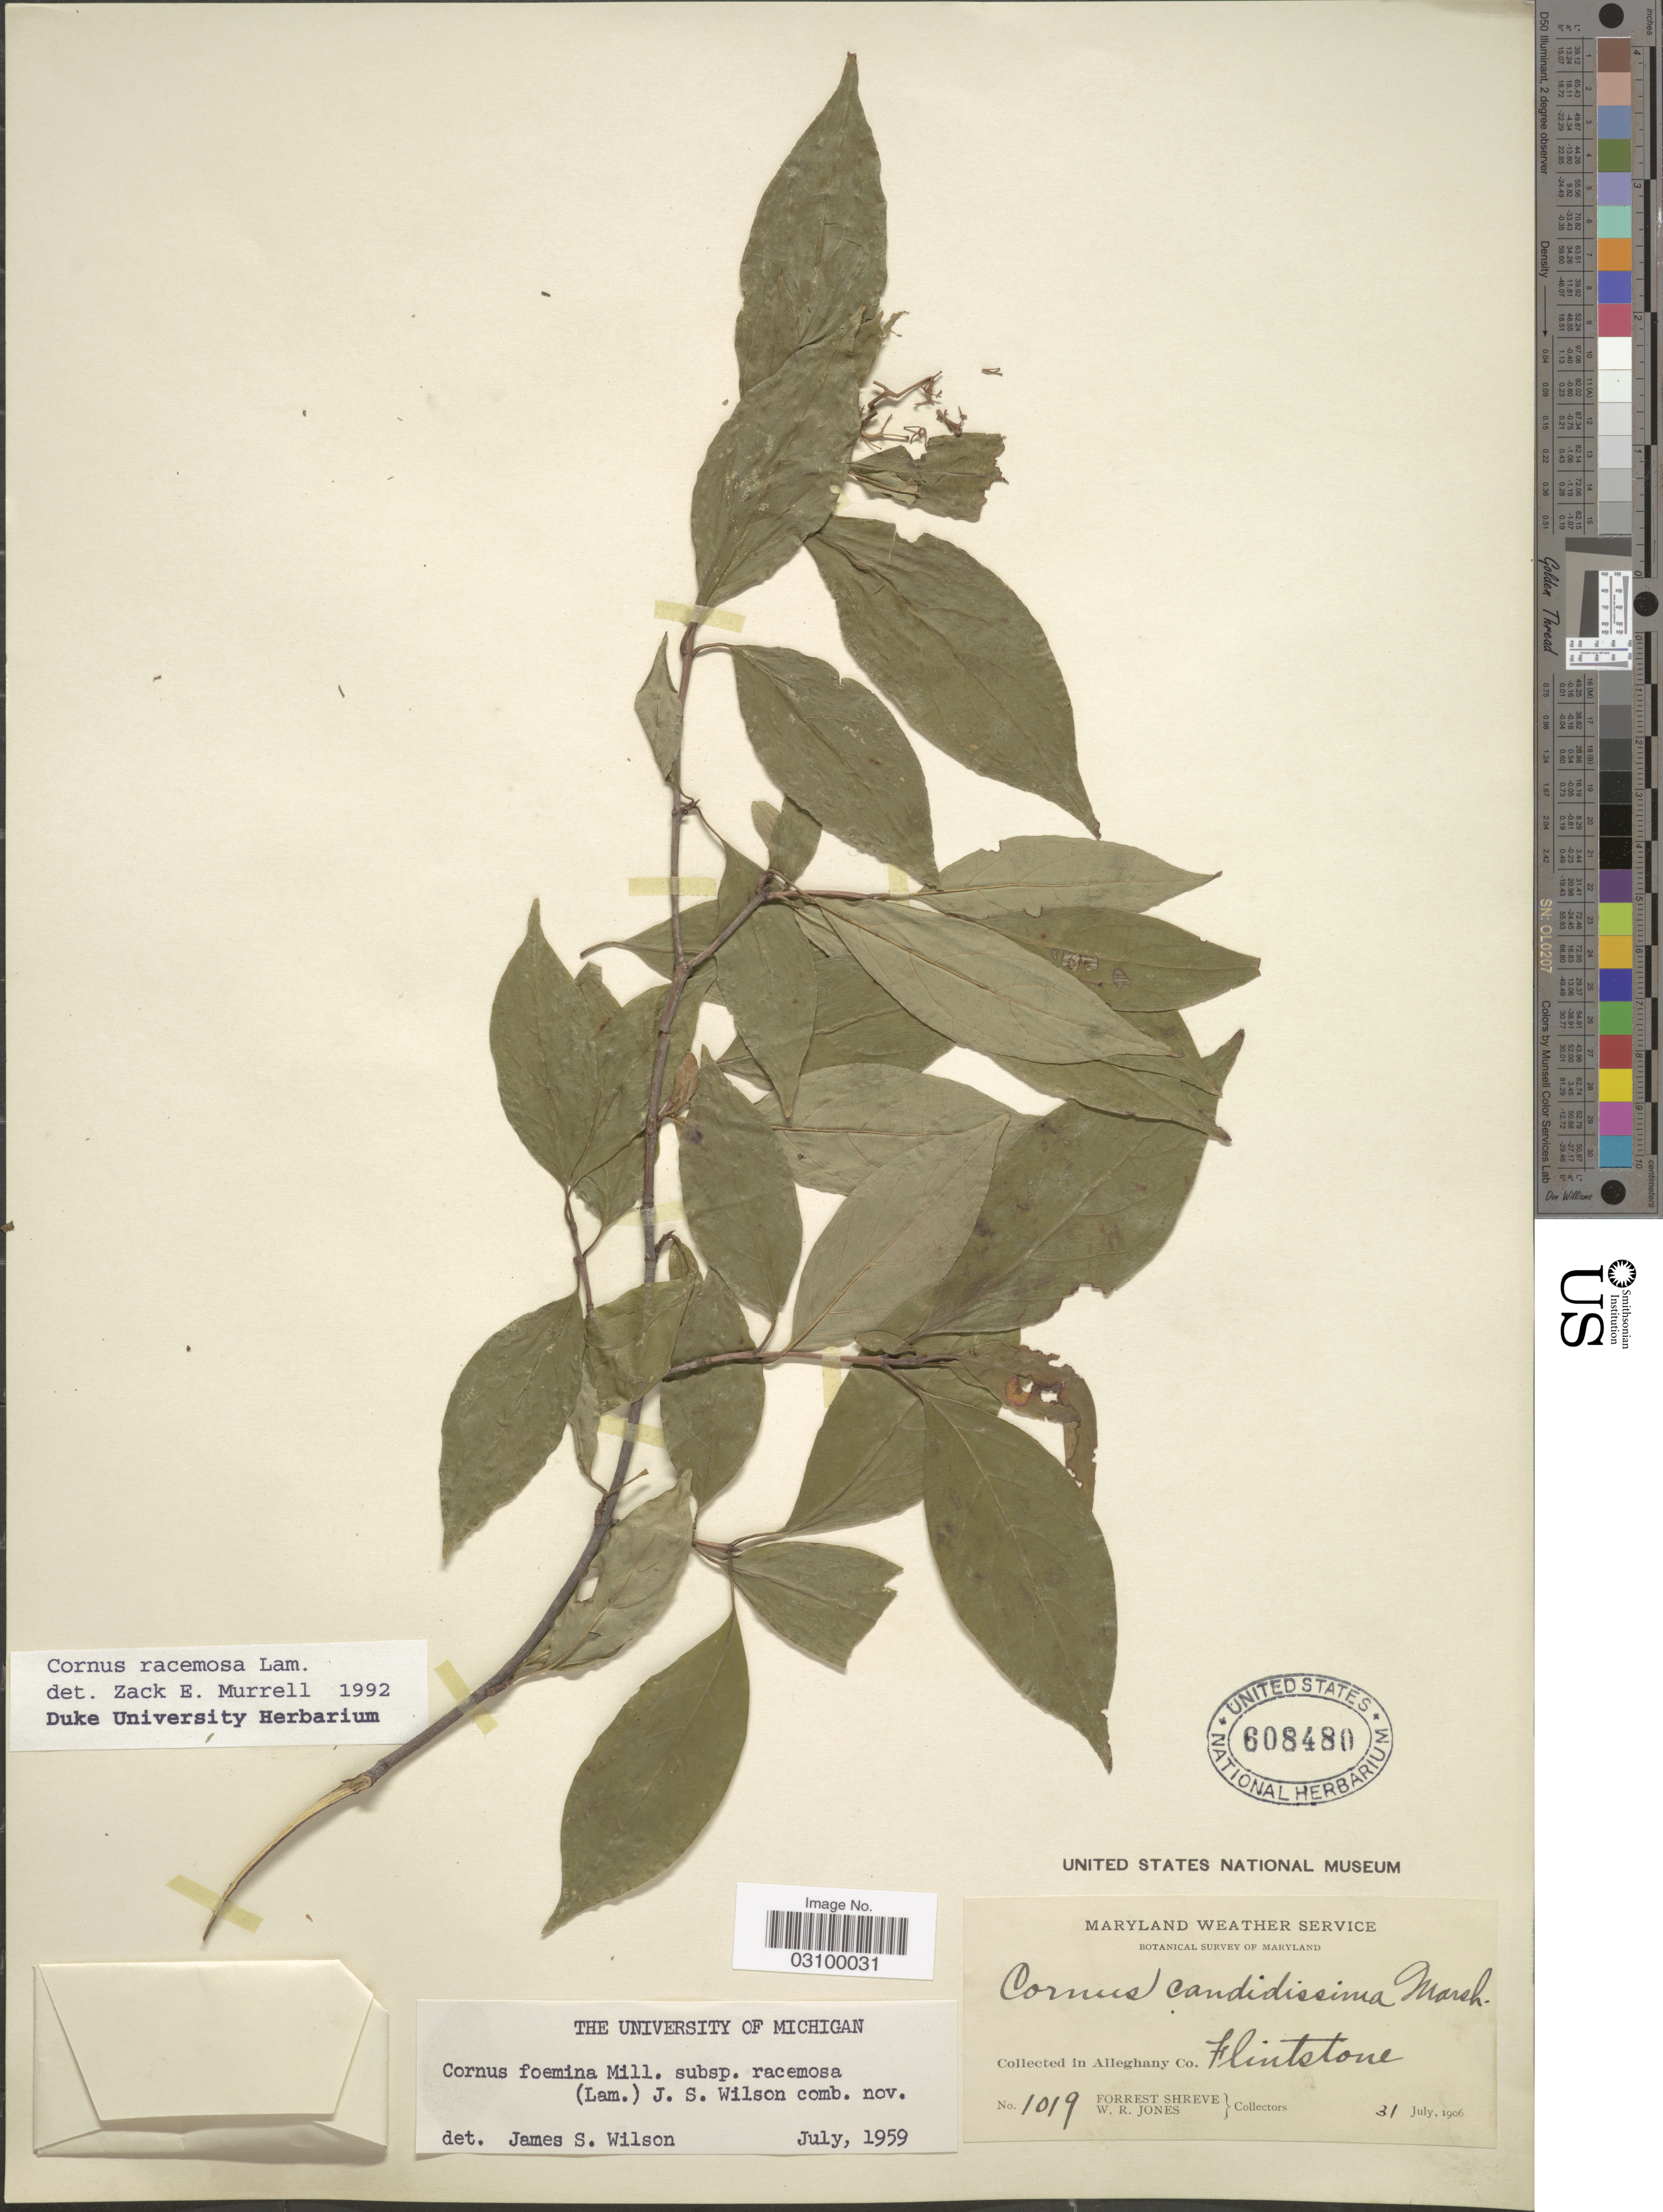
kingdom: Plantae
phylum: Tracheophyta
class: Magnoliopsida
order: Cornales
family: Cornaceae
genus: Cornus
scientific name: Cornus racemosa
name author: Lam.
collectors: F. Shreve & W. R. Jones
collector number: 1019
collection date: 1906-07-31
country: United States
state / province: Maryland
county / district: Allegany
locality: In Alleghany Co. Flintstone.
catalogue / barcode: US 608480